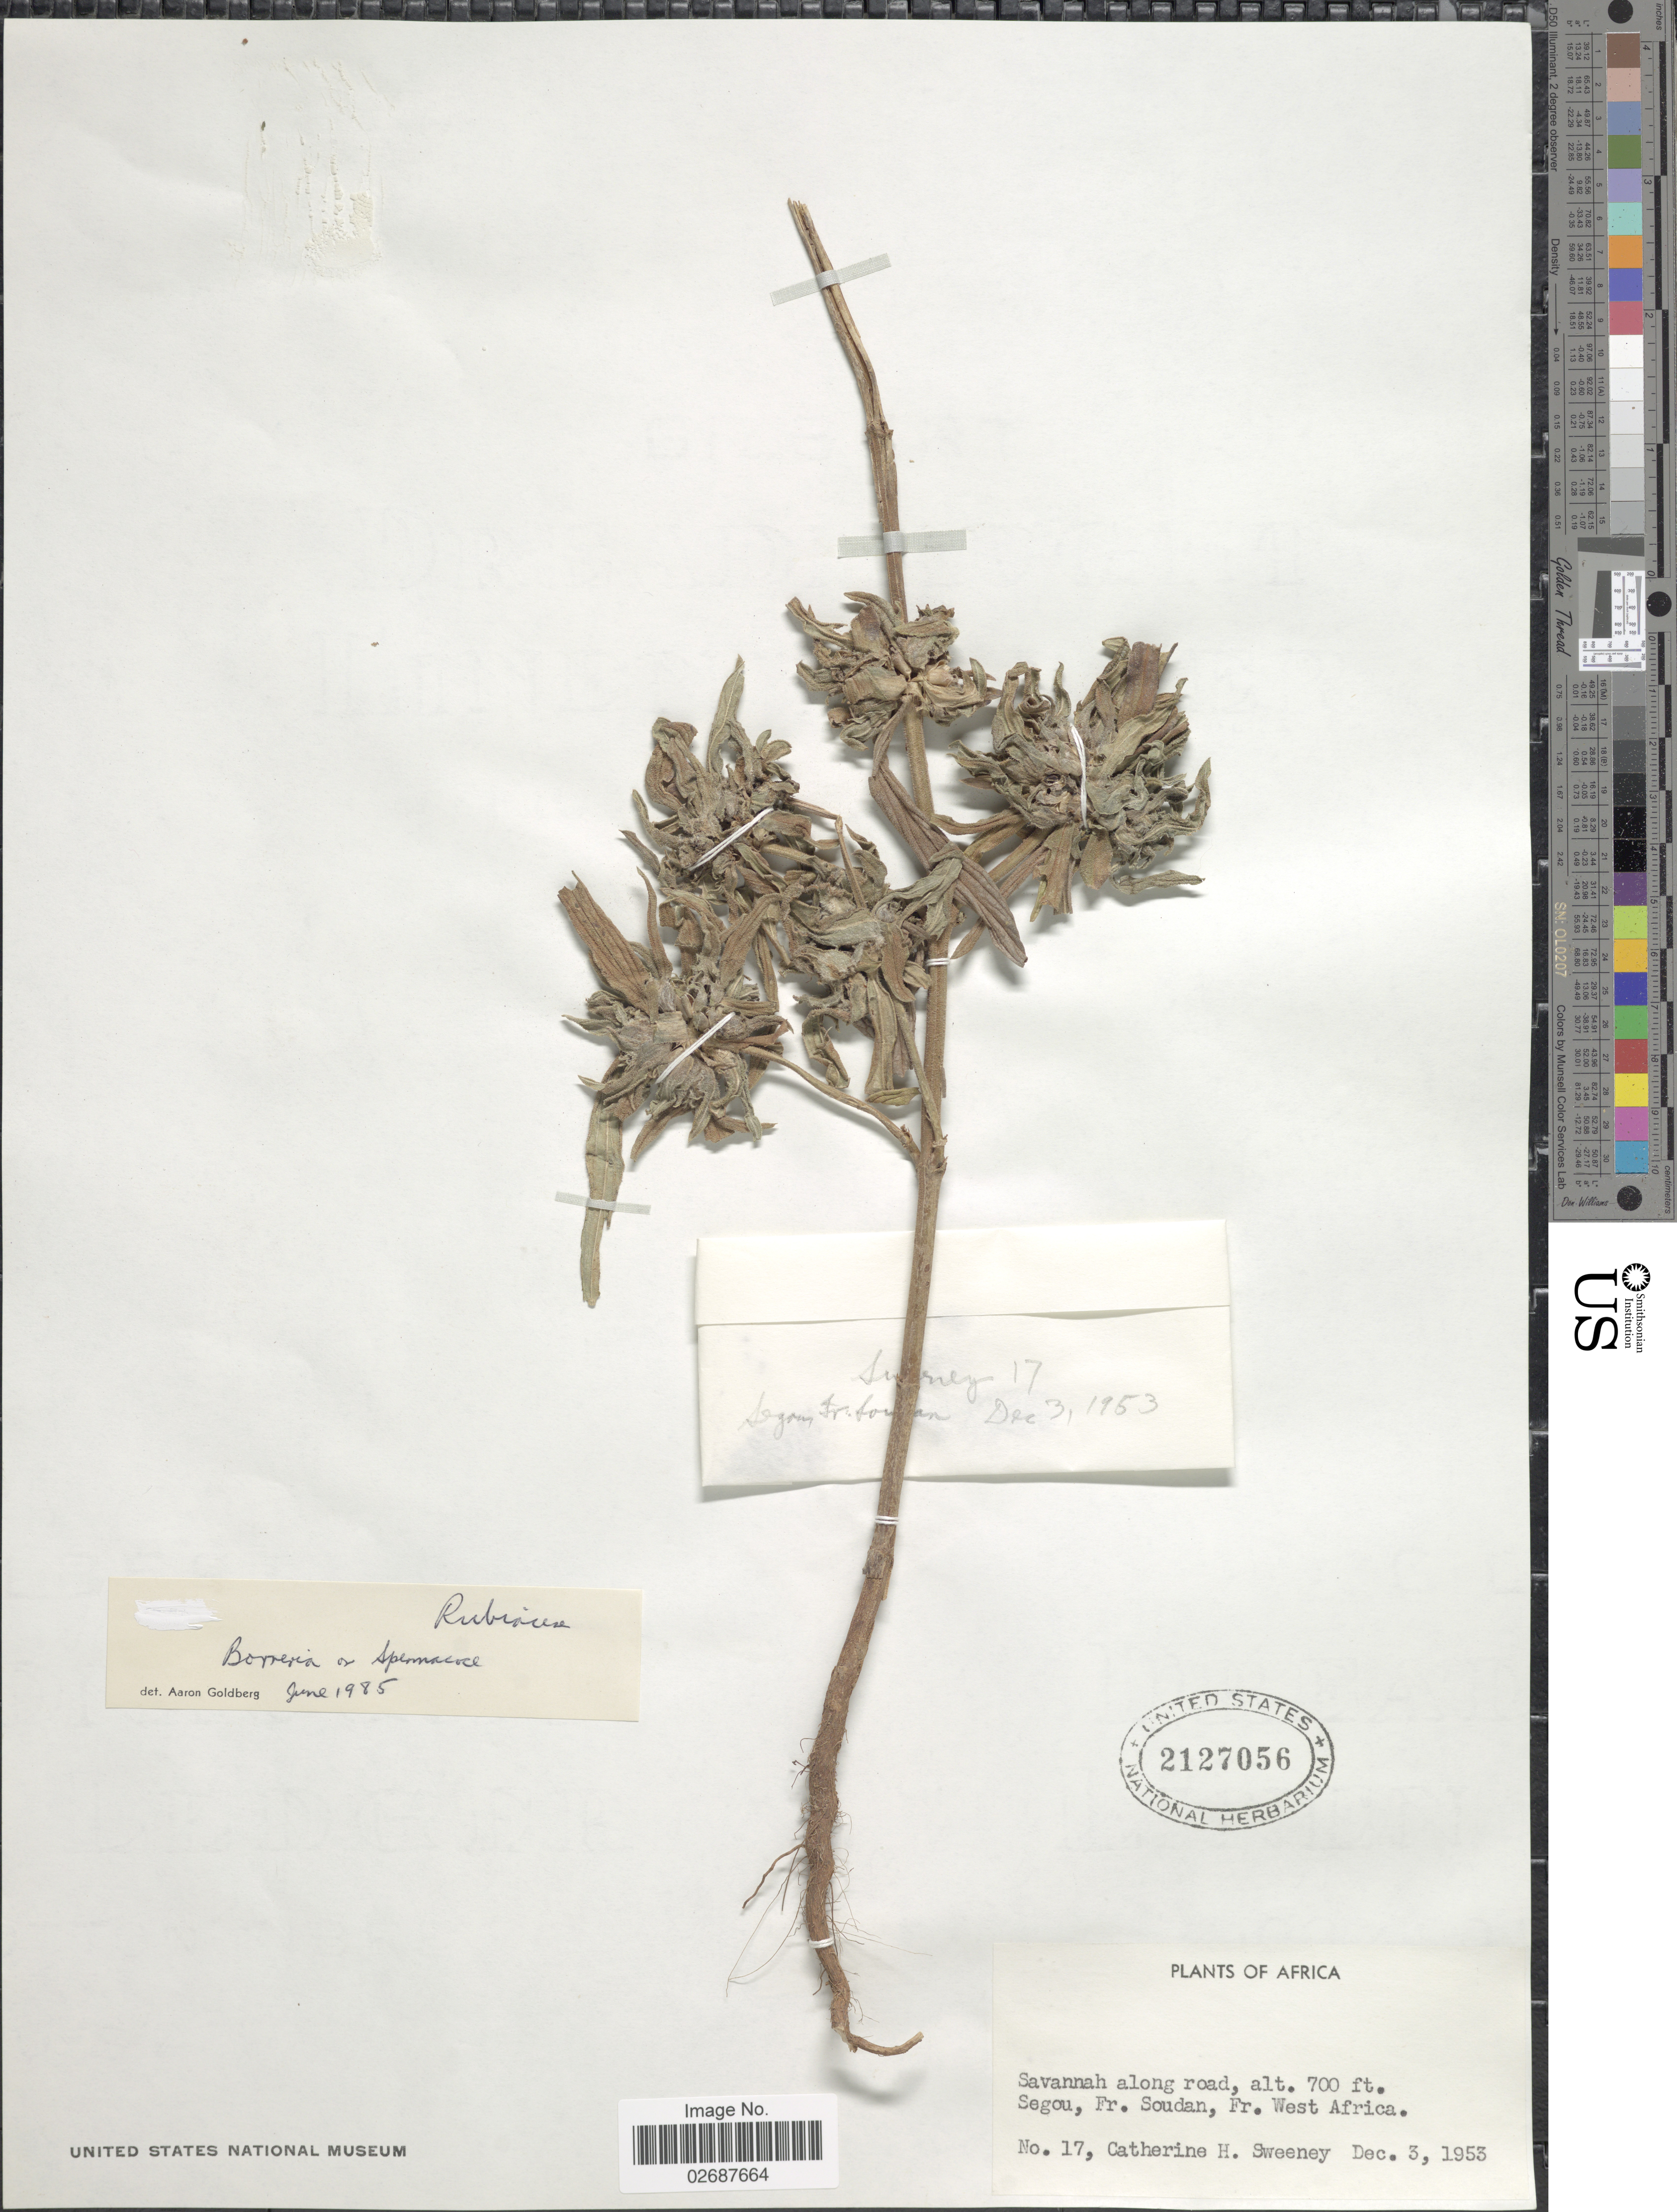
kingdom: Plantae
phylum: Tracheophyta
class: Magnoliopsida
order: Gentianales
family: Rubiaceae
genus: Borreria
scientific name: Borreria sp.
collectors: C. Sweeney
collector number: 17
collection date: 1953-12-03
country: Mali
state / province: Segou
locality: Savannah along road, Fr. Soudan, Fr. West Africa.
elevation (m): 213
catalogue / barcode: US 2127056